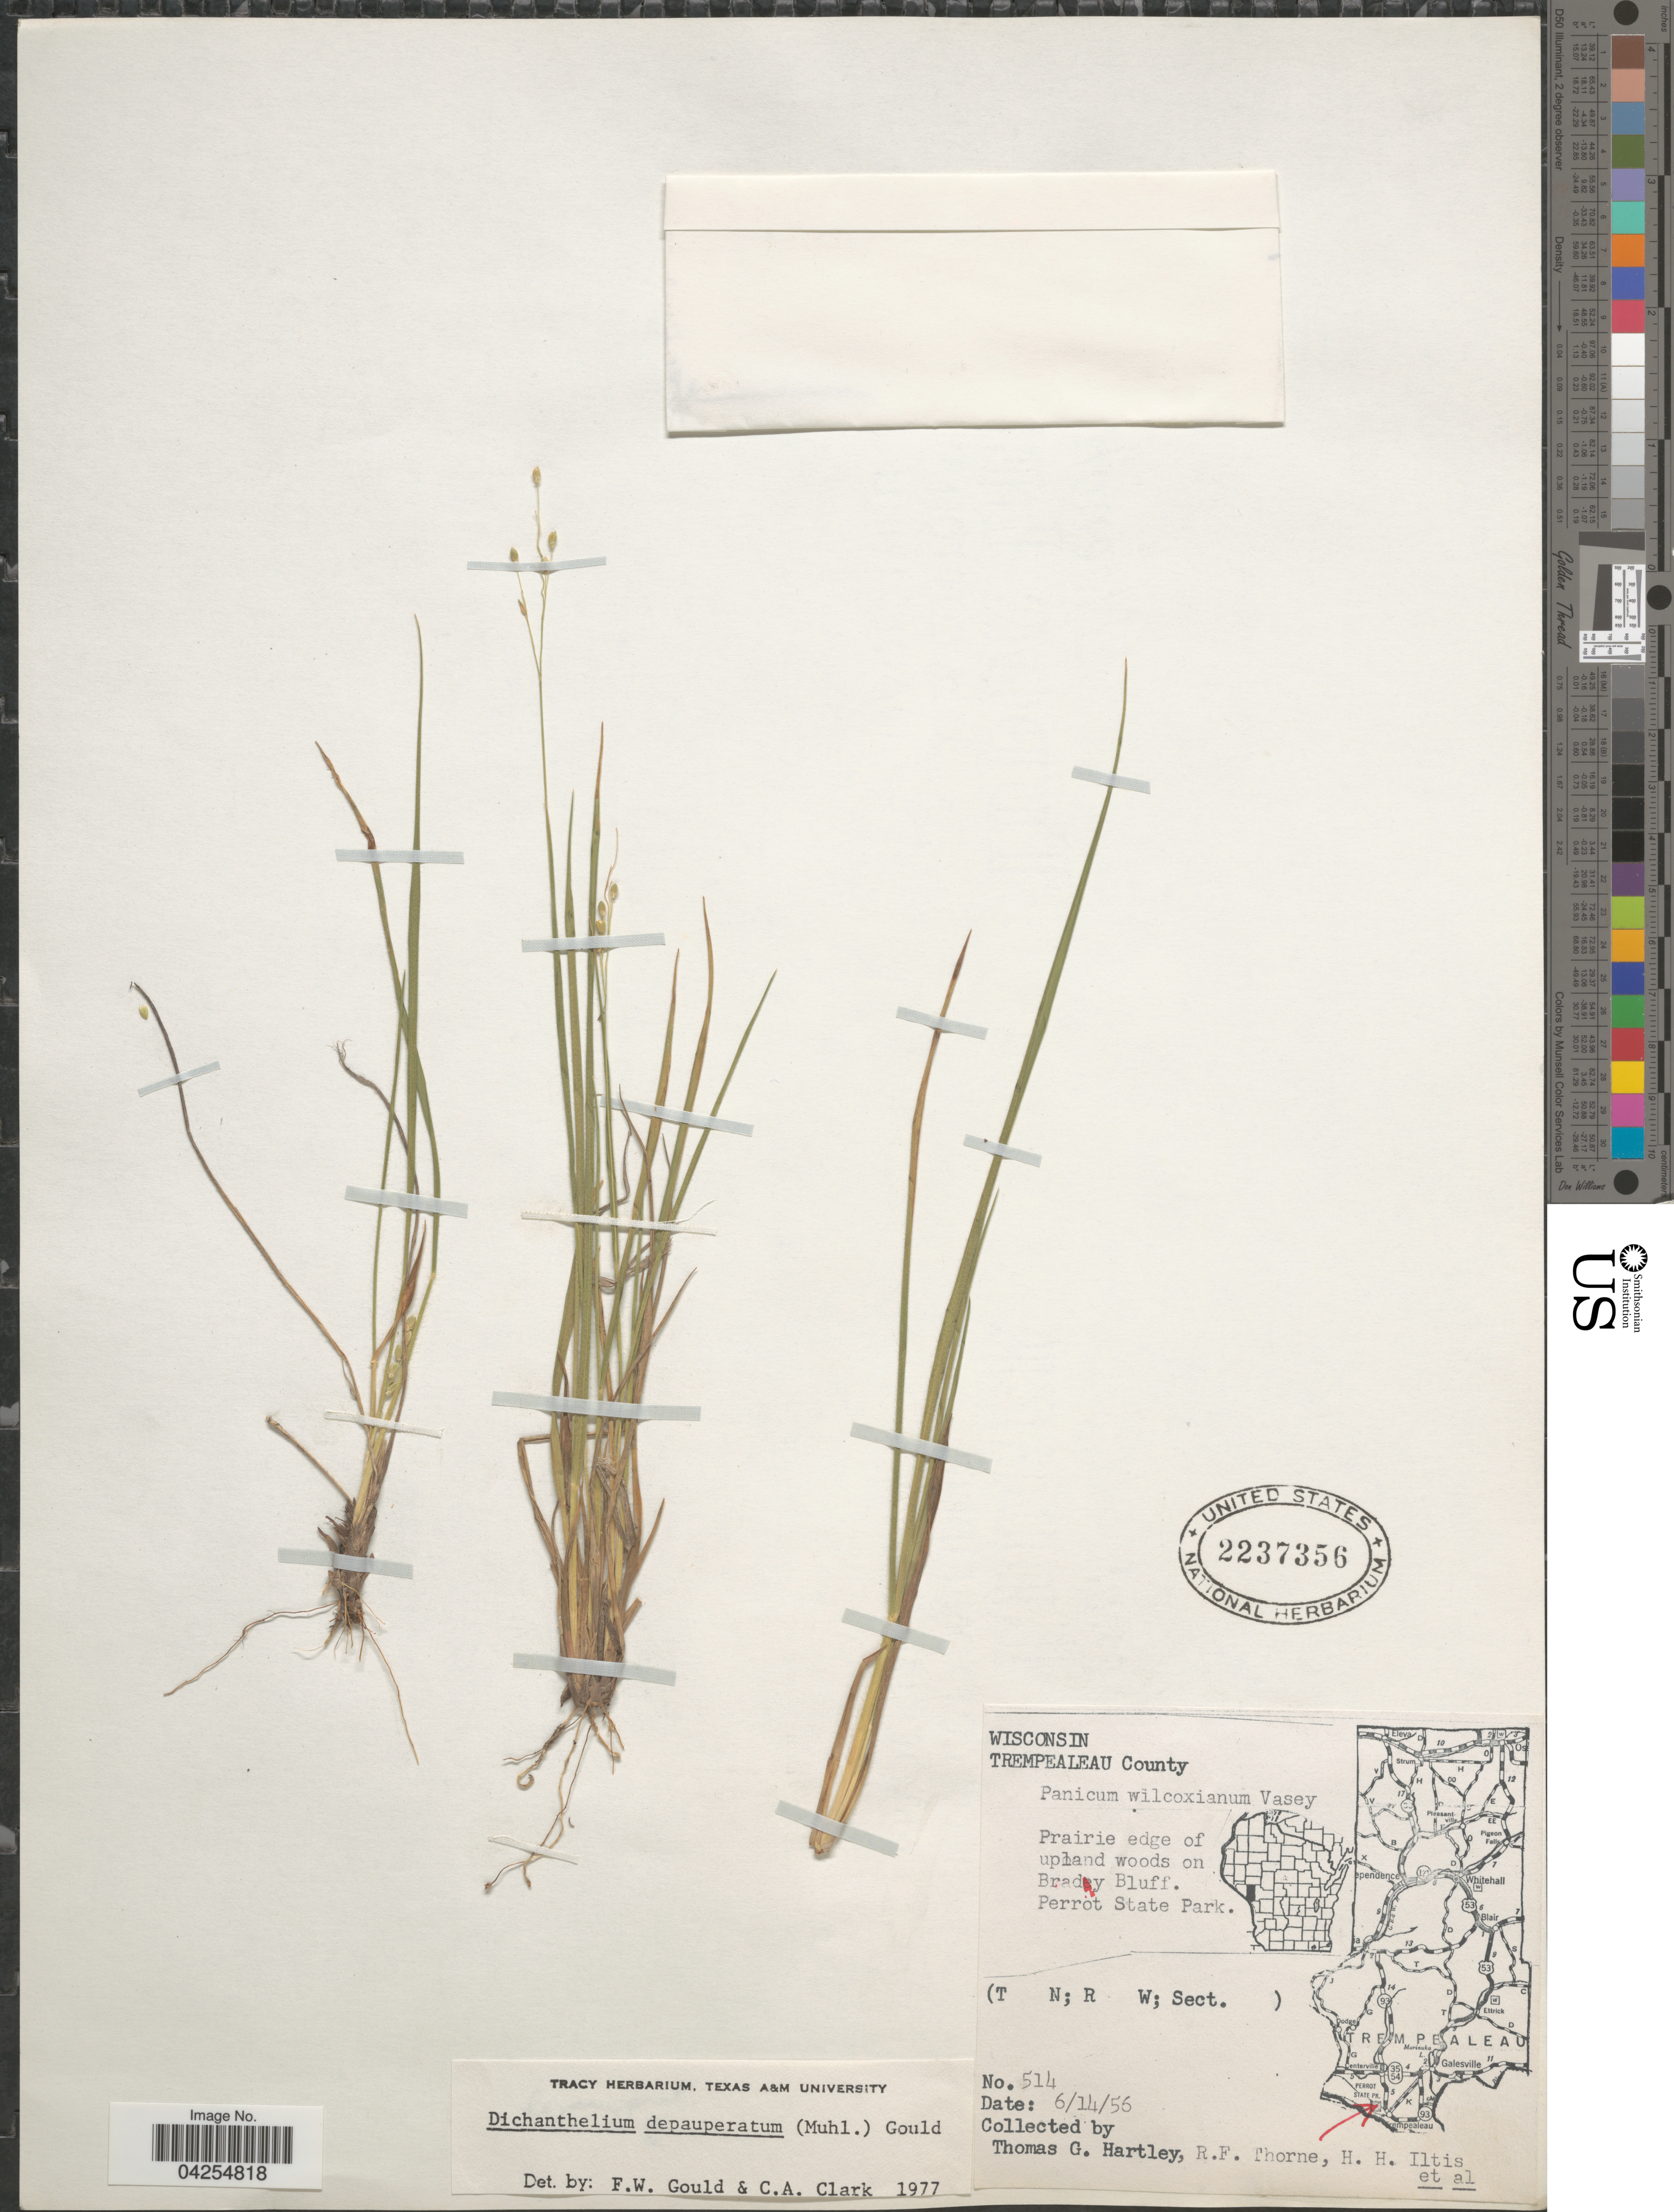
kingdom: Plantae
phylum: Tracheophyta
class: Liliopsida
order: Poales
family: Poaceae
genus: Dichanthelium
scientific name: Dichanthelium depauperatum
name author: (Muhl.) Gould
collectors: T. G. Hartley, R. Thorne, H. H. Iltis & et al.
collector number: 514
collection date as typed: Transcribed d/m/y: 14/6/56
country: United States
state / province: Wisconsin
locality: Trempealeau County. Prairie edge of upland woods on Bradey Bluff. Perrot State Park.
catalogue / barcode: US 2237356